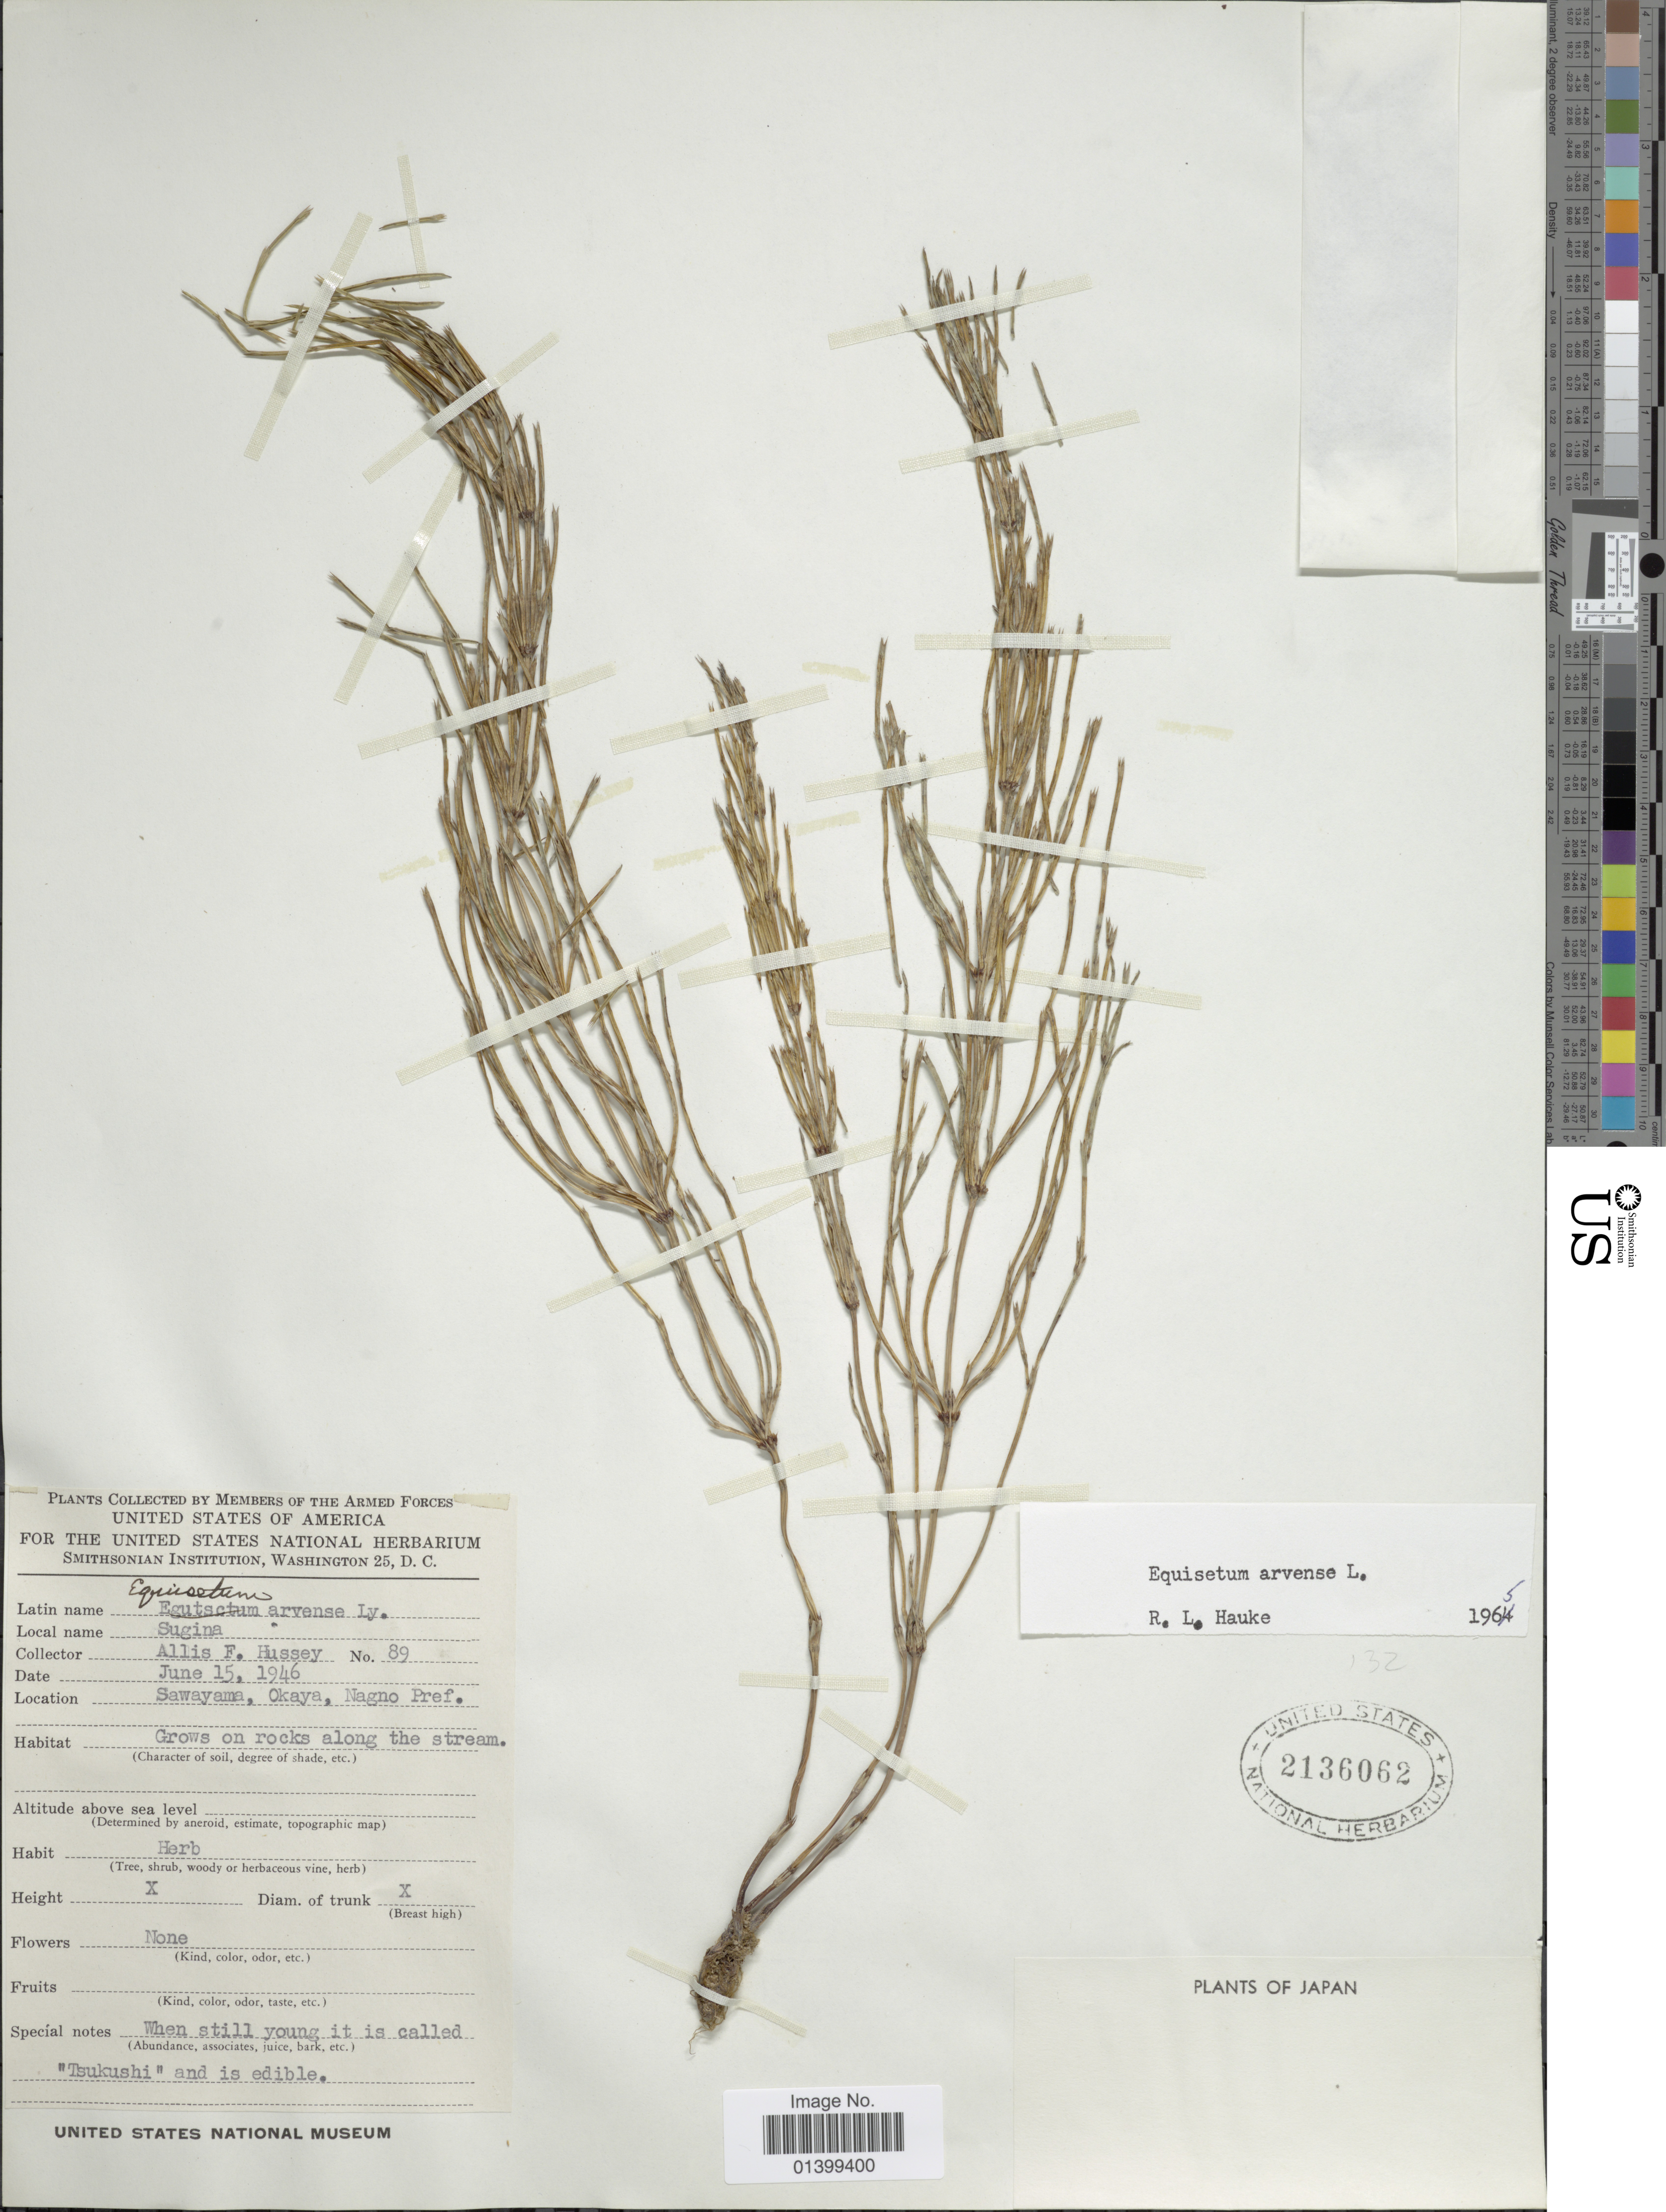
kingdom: Plantae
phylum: Tracheophyta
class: Polypodiopsida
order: Equisetales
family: Equisetaceae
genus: Equisetum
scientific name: Equisetum arvense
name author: L.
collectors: A. Hussey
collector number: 89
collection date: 1946-06-15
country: Japan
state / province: Nagano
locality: Sawayama, Okaya, Nagno Pref.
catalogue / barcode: US 2136062